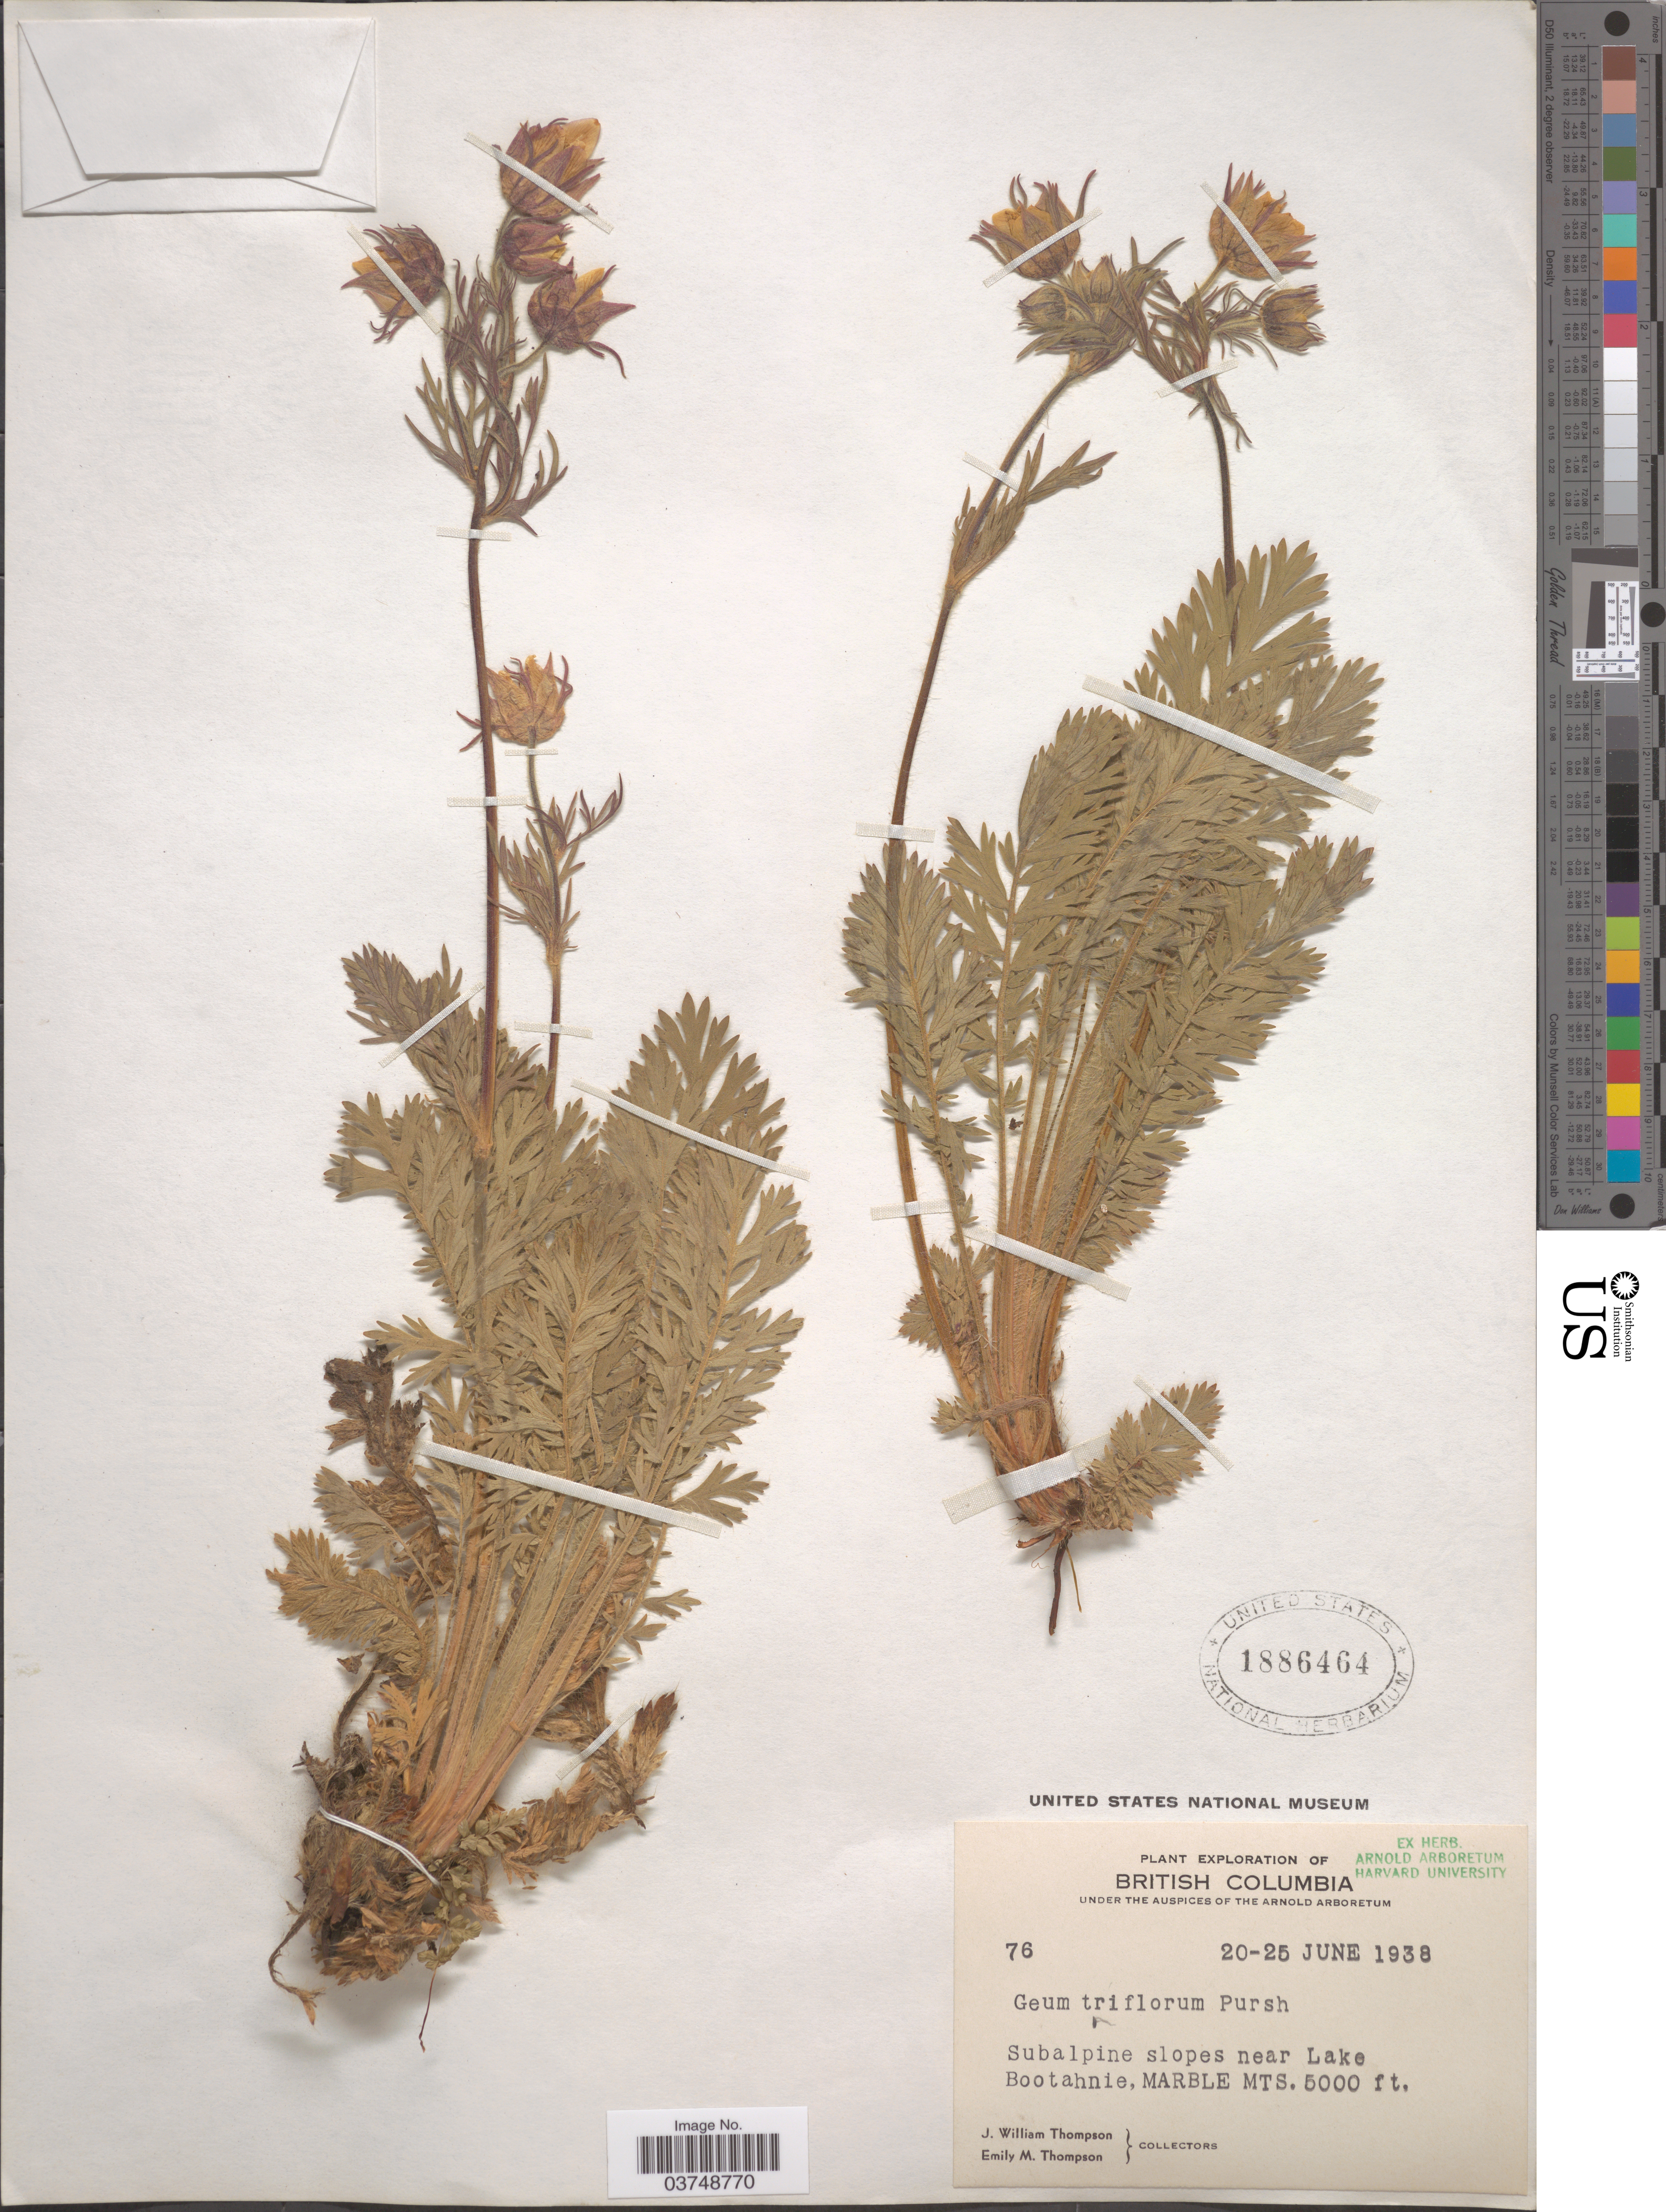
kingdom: Plantae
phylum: Tracheophyta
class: Magnoliopsida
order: Rosales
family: Rosaceae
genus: Geum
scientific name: Geum triflorum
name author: Pursh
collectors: J. W. Thompson & E. M. Thompson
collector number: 76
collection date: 1938-06-20/1938-06-25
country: Canada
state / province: British Columbia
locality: Subalpine slopes near Lake Bootahnie, Marble Mts.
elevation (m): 1524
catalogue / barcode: US 1886464